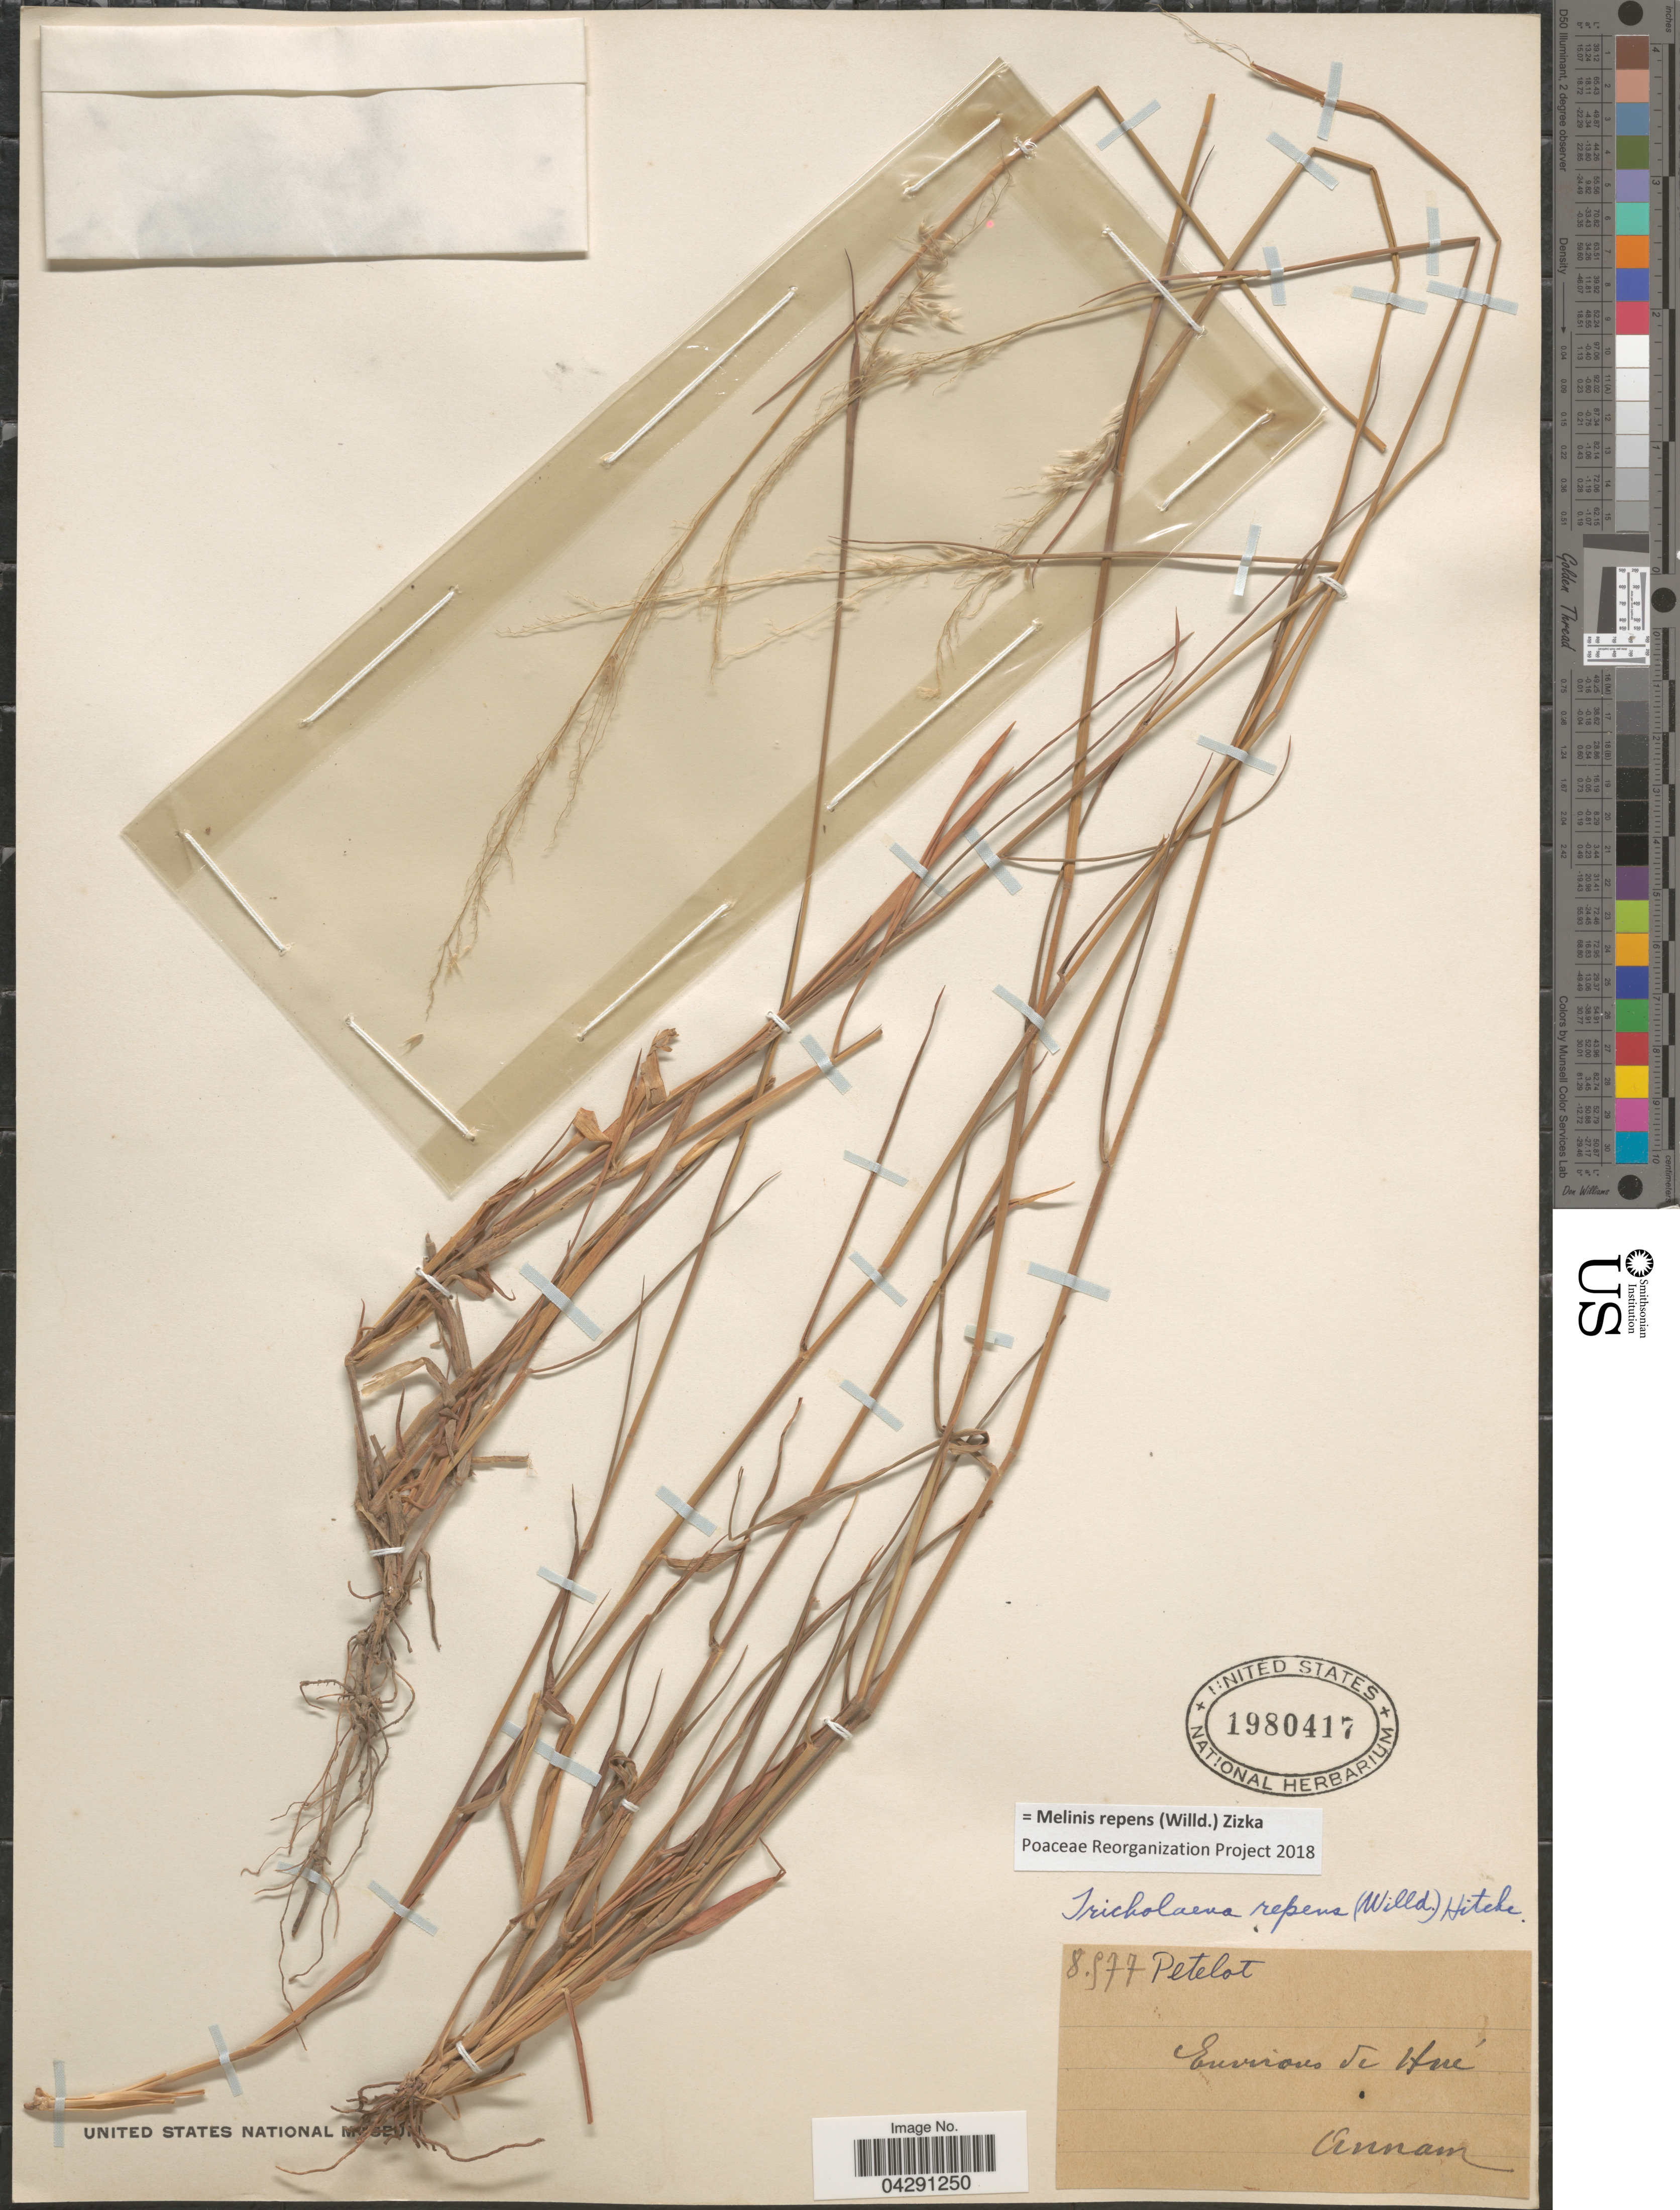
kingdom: Plantae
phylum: Tracheophyta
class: Liliopsida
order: Poales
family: Poaceae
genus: Melinis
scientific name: Melinis repens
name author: (Willd.) Zizka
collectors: Pételot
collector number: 8577*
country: Vietnam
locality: Environs de Hué. Annam.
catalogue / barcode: US 1980417